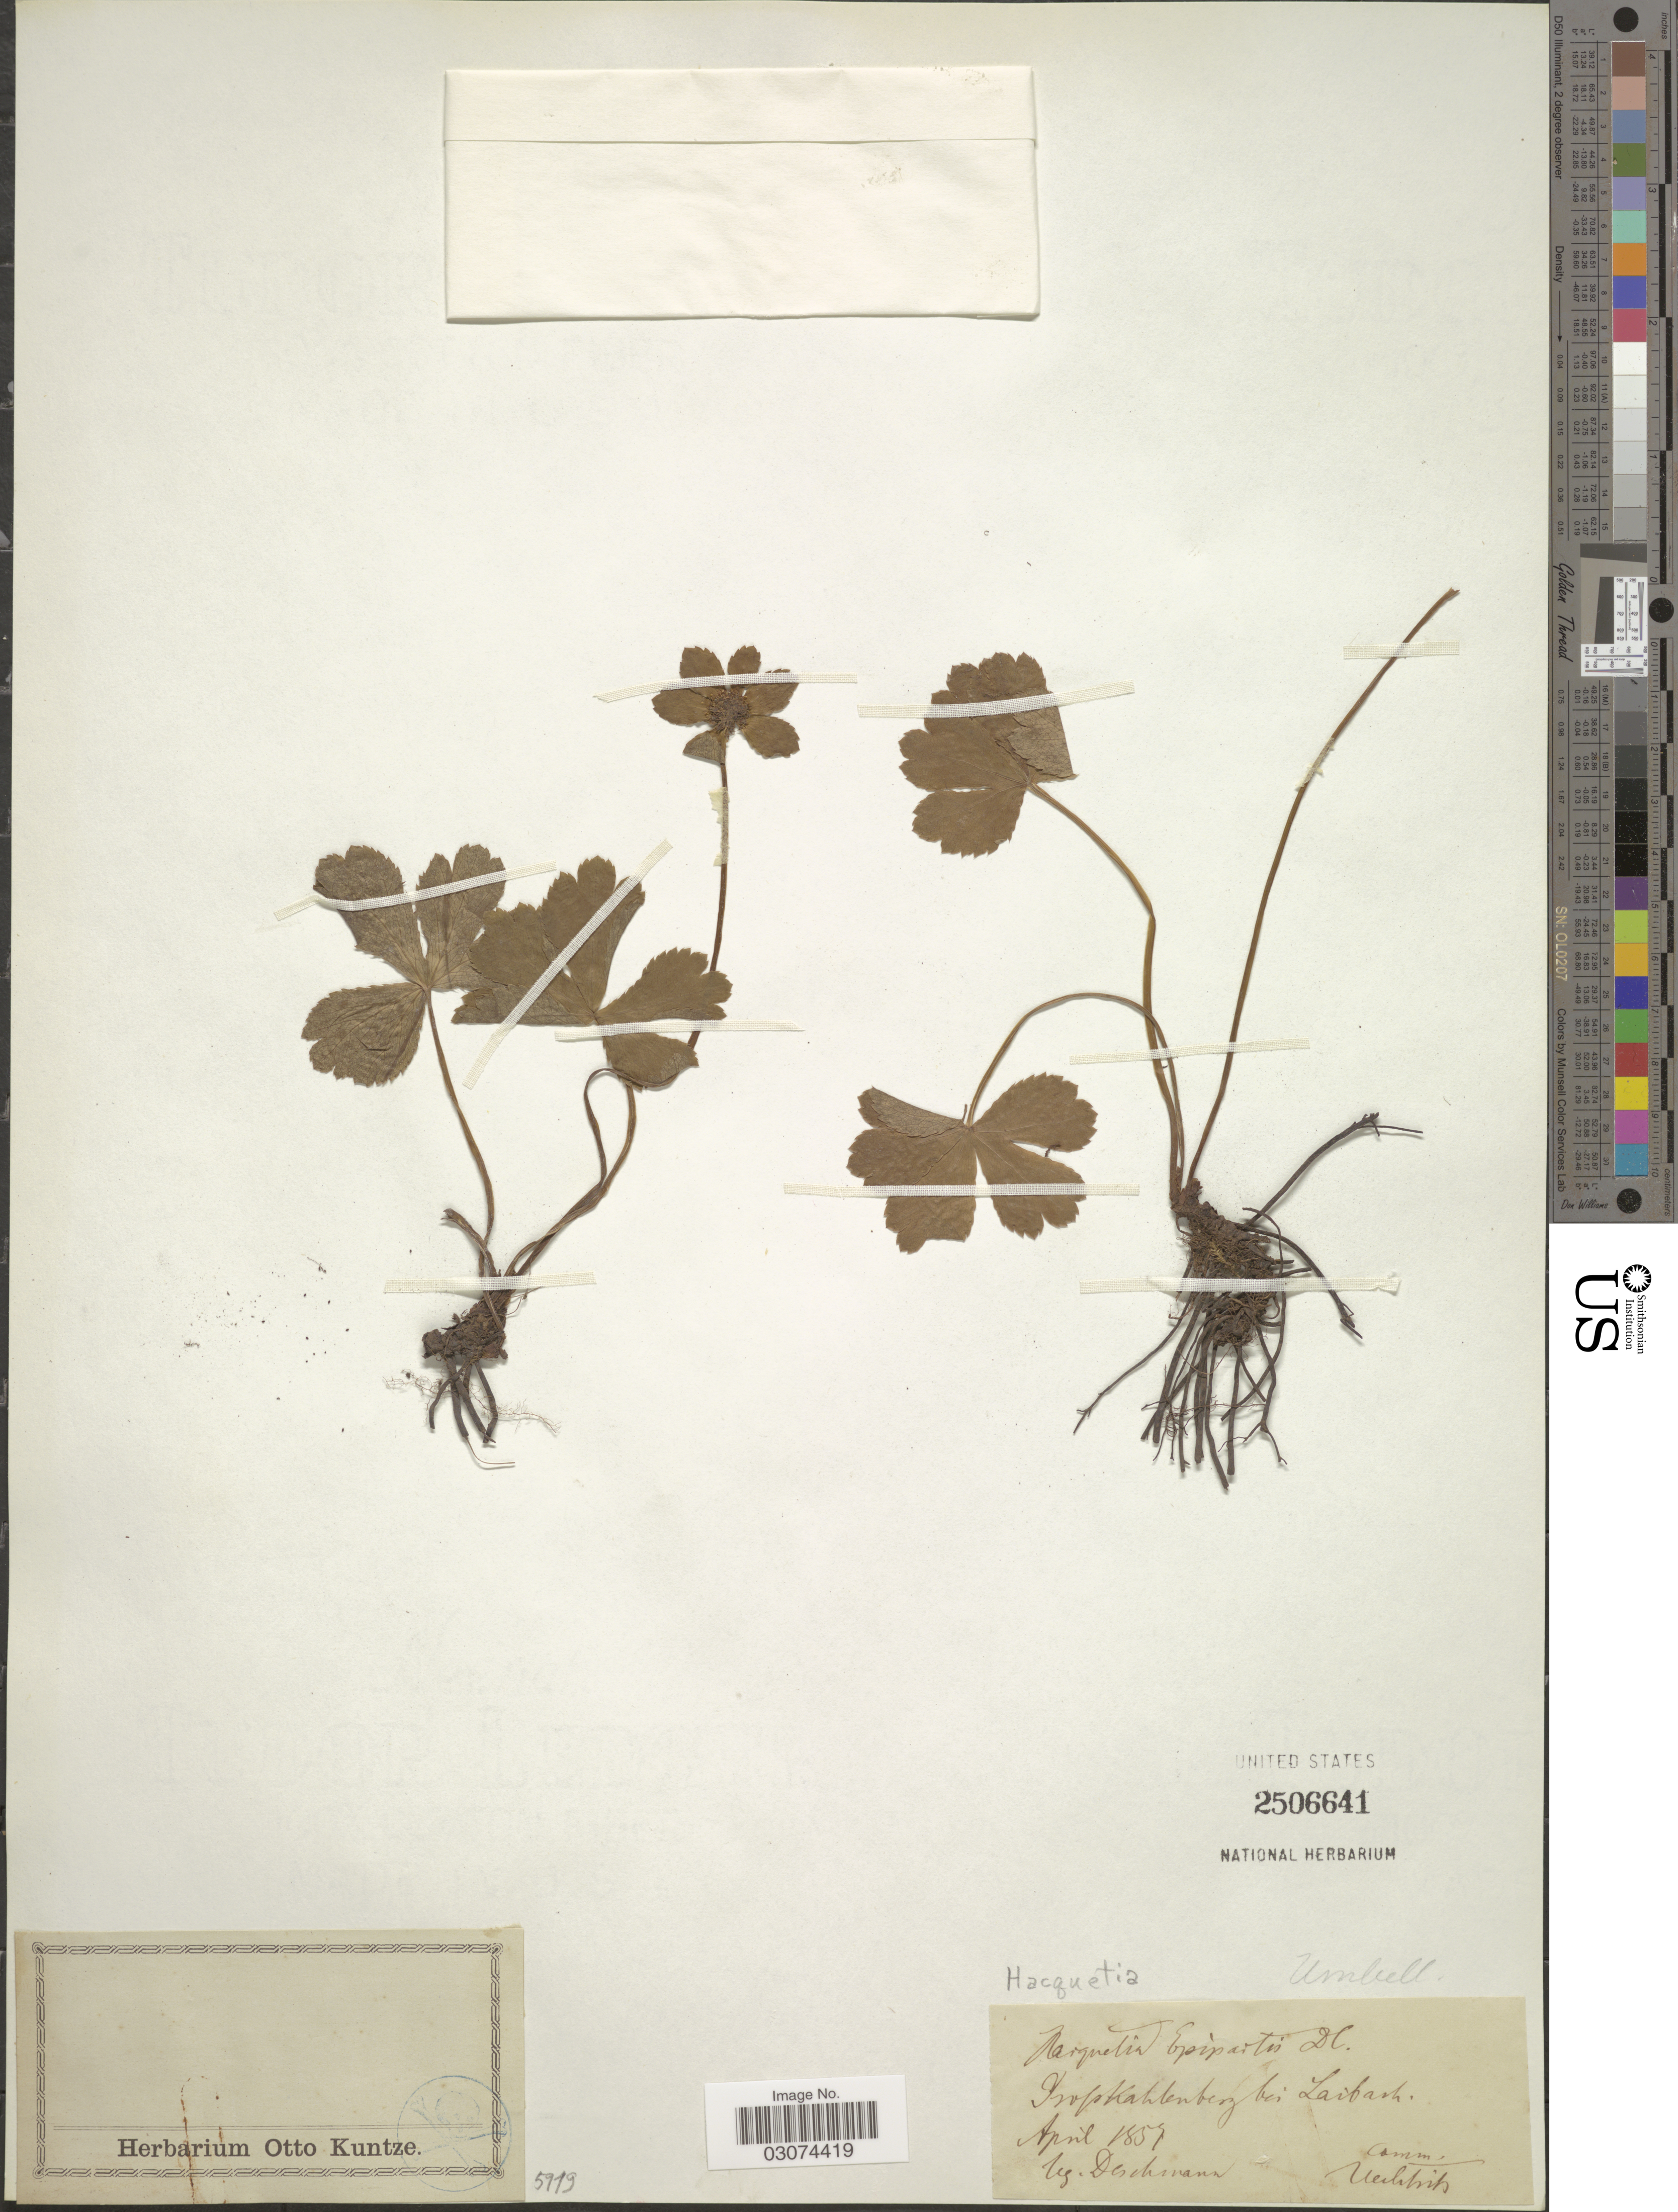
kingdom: Plantae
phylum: Tracheophyta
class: Magnoliopsida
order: Apiales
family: Apiaceae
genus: Hacquetia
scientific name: Hacquetia epipactis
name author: (Scop.) DC.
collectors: Deschmann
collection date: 1887-04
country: Slovenia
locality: Prop [interpreted] Kahlenberg bei Laibach.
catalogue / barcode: US 2506641